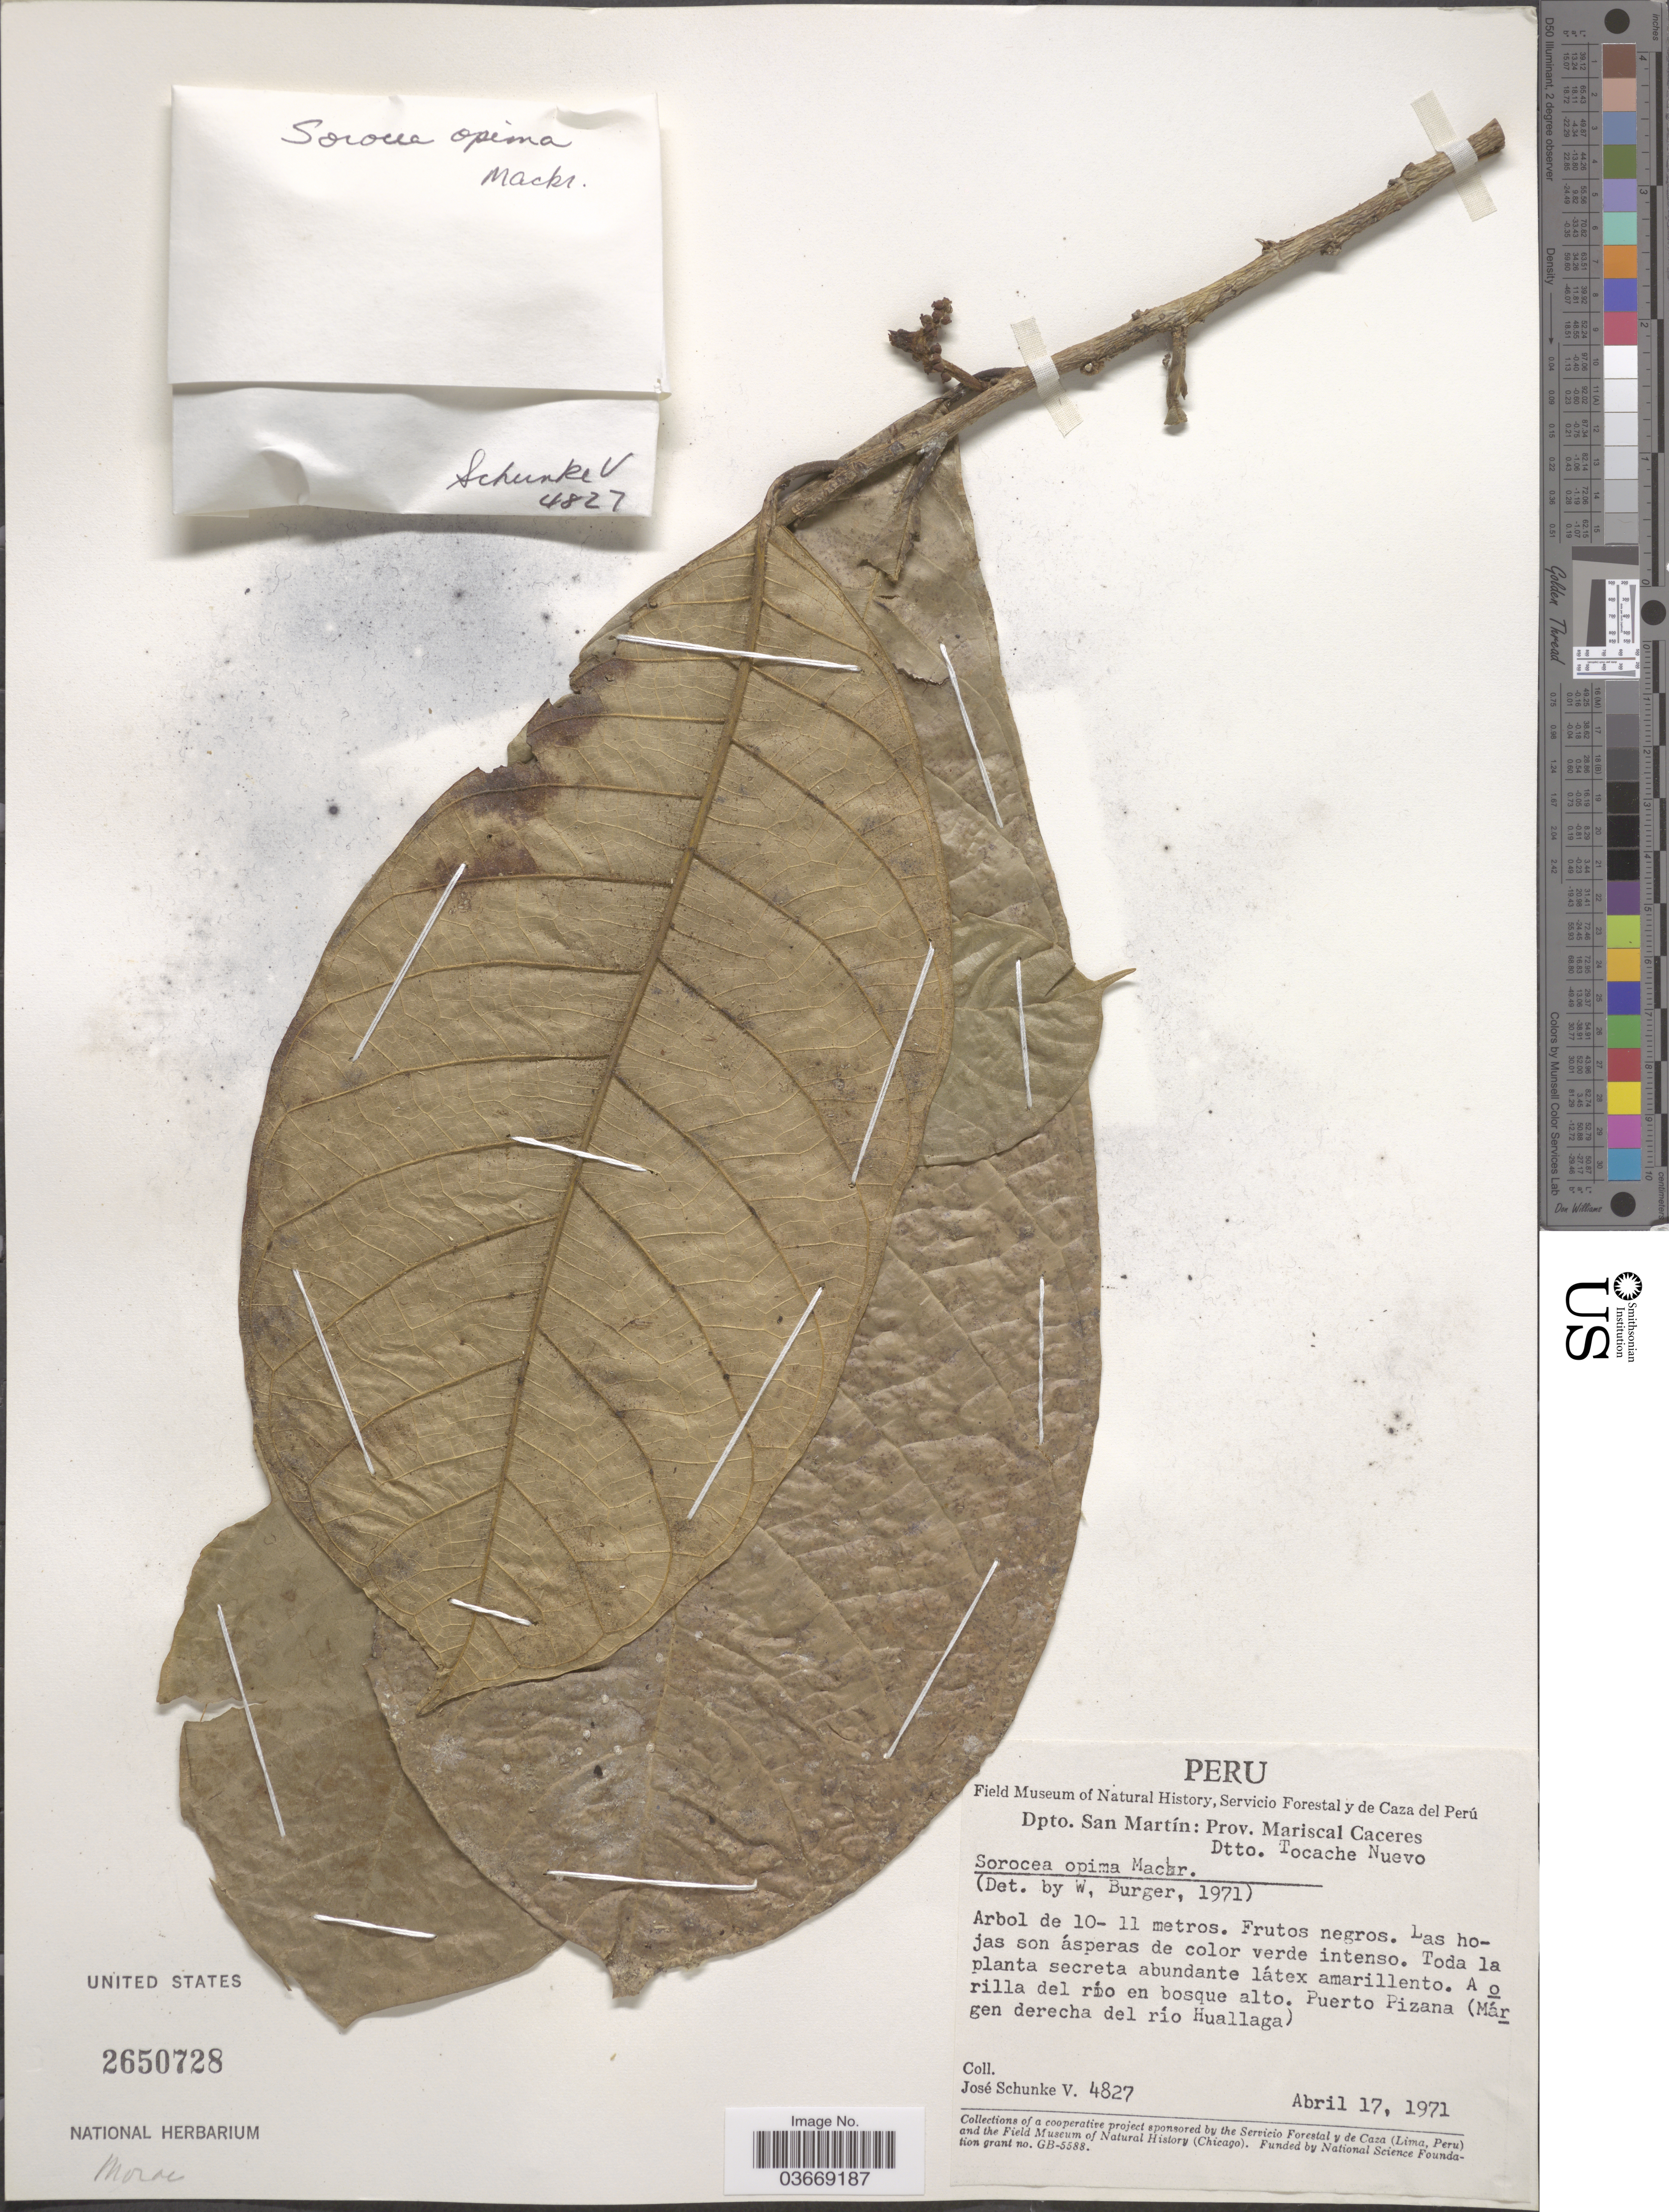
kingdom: Plantae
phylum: Tracheophyta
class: Magnoliopsida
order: Rosales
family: Moraceae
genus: Sorocea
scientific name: Sorocea opima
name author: J.F. Macbr.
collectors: J. Schunke Vigo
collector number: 4827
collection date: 1971-04-17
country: Peru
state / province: San Martín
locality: Dpto. San Martín: Prov. Mariscal Caceres, Dtto. Tocache Nuevo. A orilla del río en bosque alto. Puerto Pizana (Márgen derecha del río Huallaga).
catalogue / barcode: US 2650728